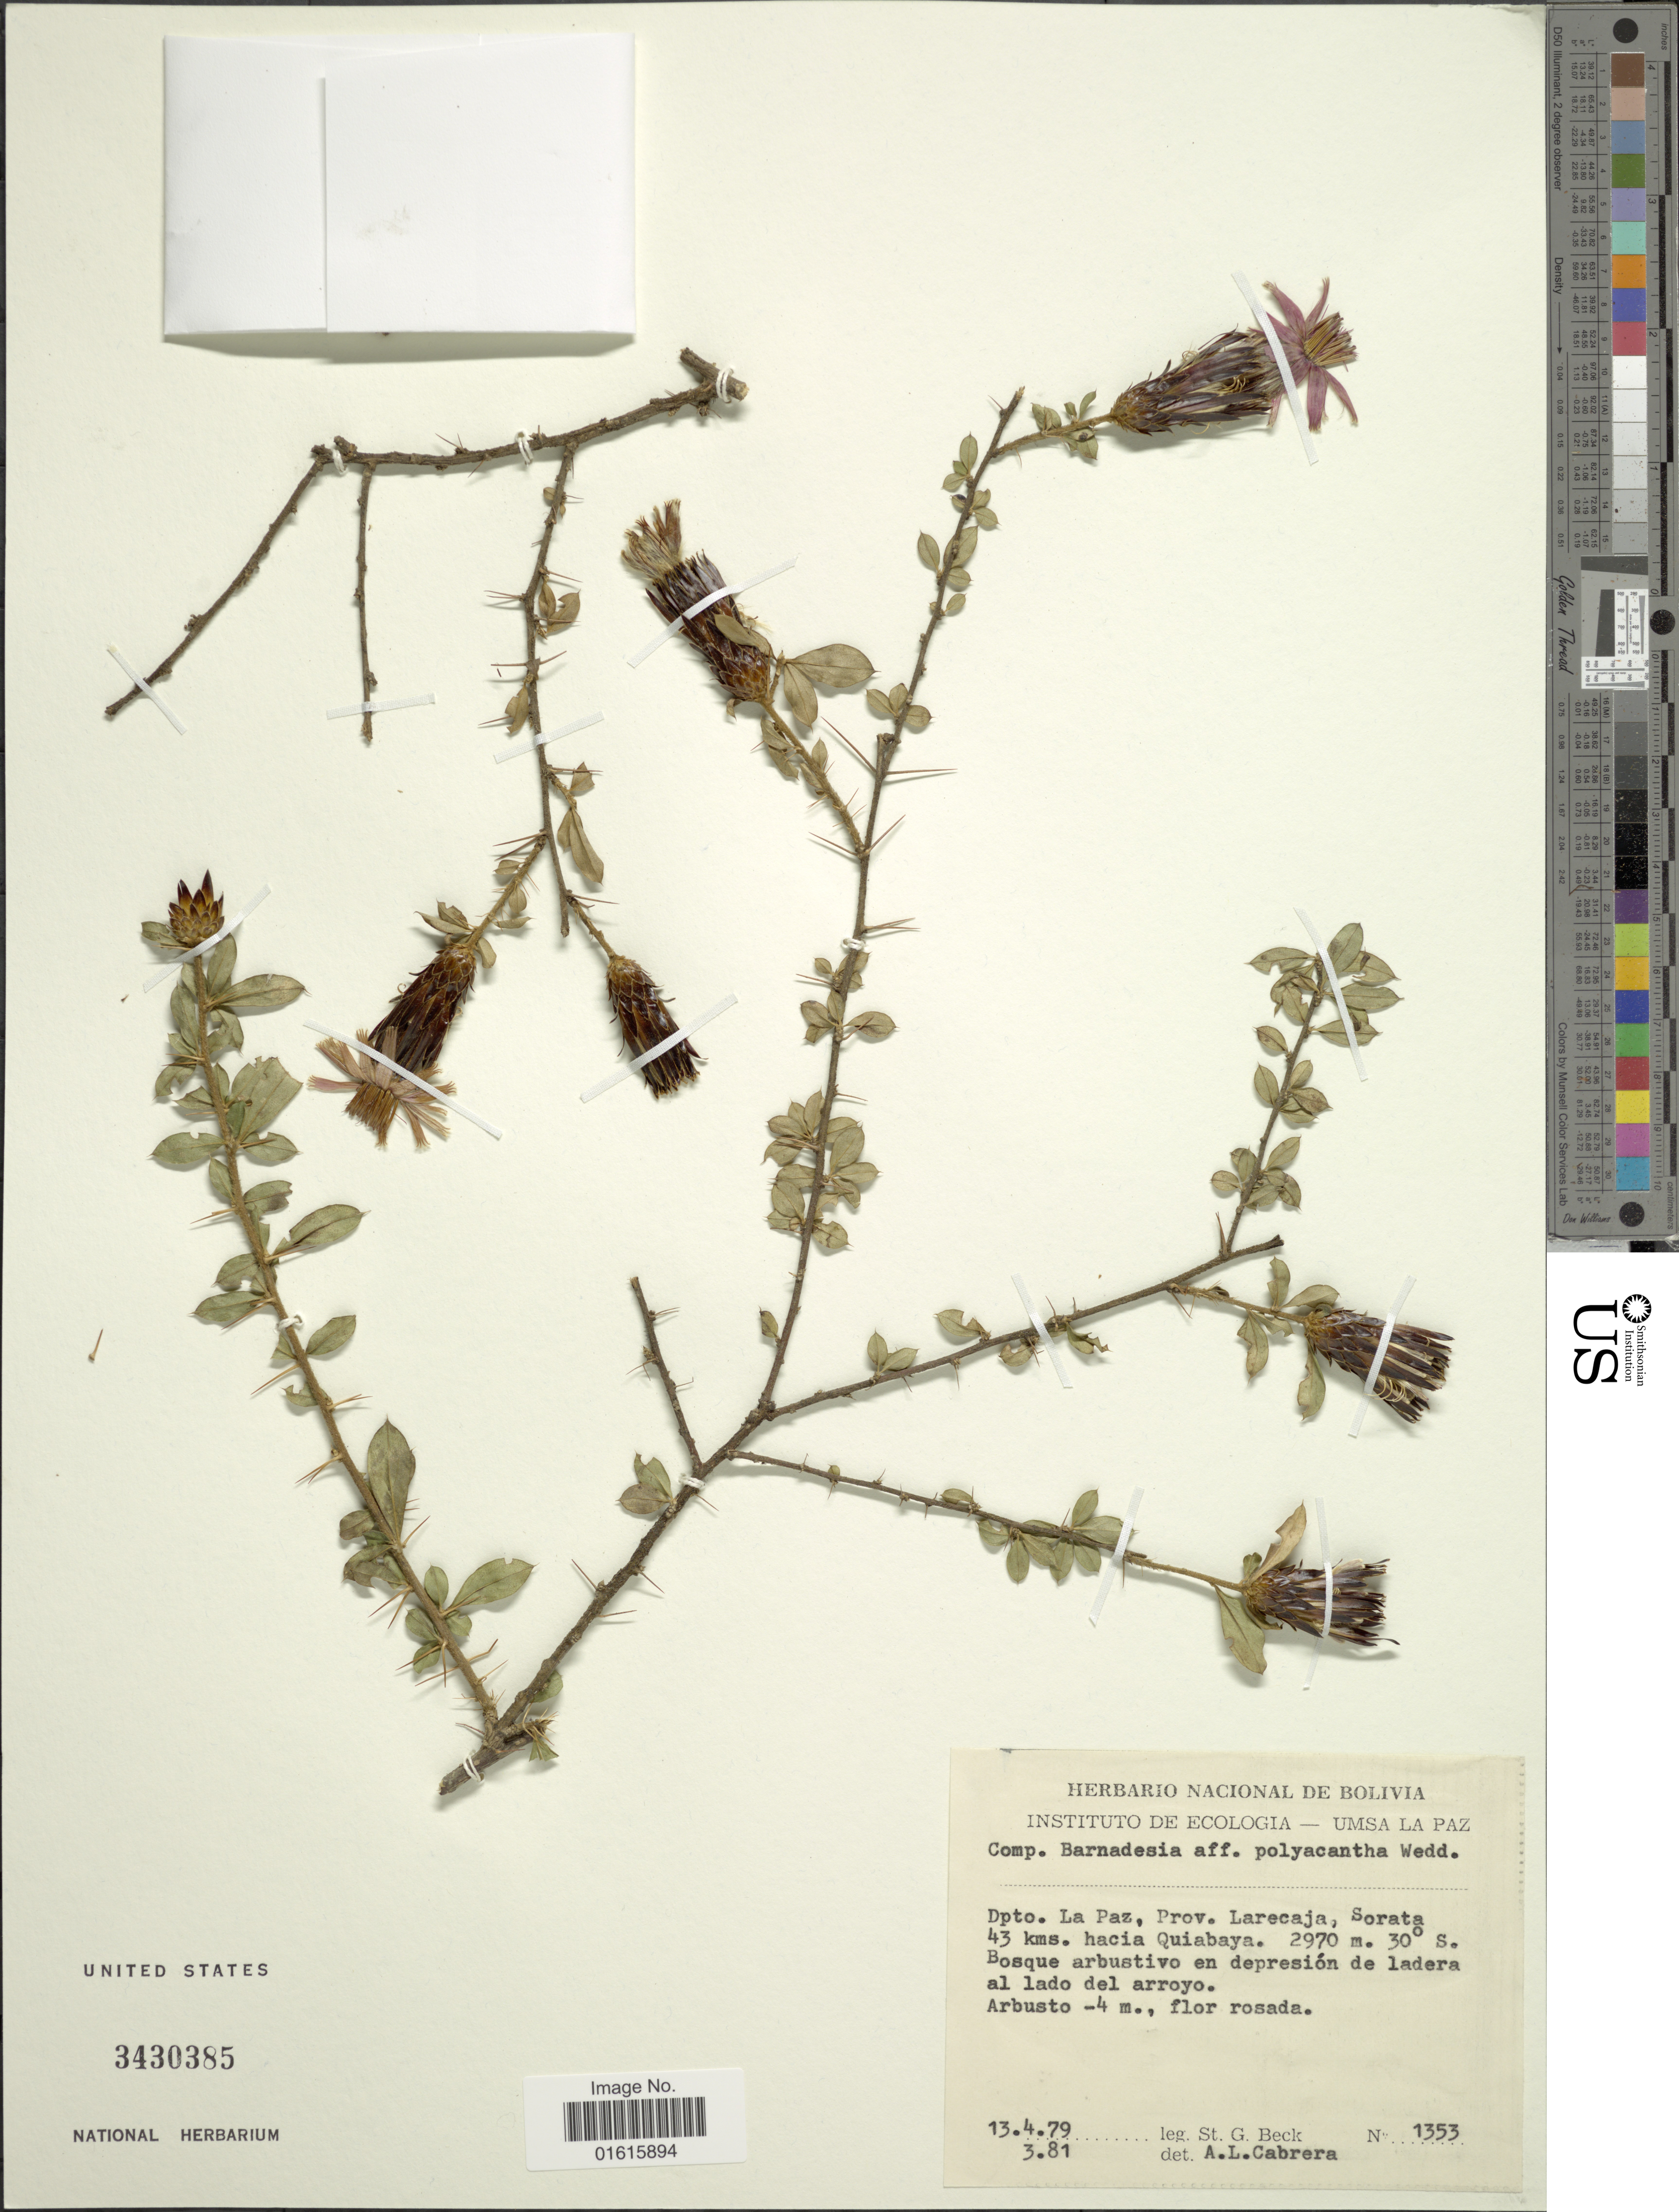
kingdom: Plantae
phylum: Tracheophyta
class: Magnoliopsida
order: Asterales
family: Asteraceae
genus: Barnadesia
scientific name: Barnadesia polyacantha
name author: Wedd.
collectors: S. G. Beck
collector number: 1353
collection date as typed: Transcribed d/m/y: 13/4/79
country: Bolivia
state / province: La Paz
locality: Prov. Larecaja, Sorata 43 kms. hacia Quiabaya. 30 ° S. Bosque arbustivo en depresion de ladera al lado del arroyo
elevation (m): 2970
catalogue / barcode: US 3430385